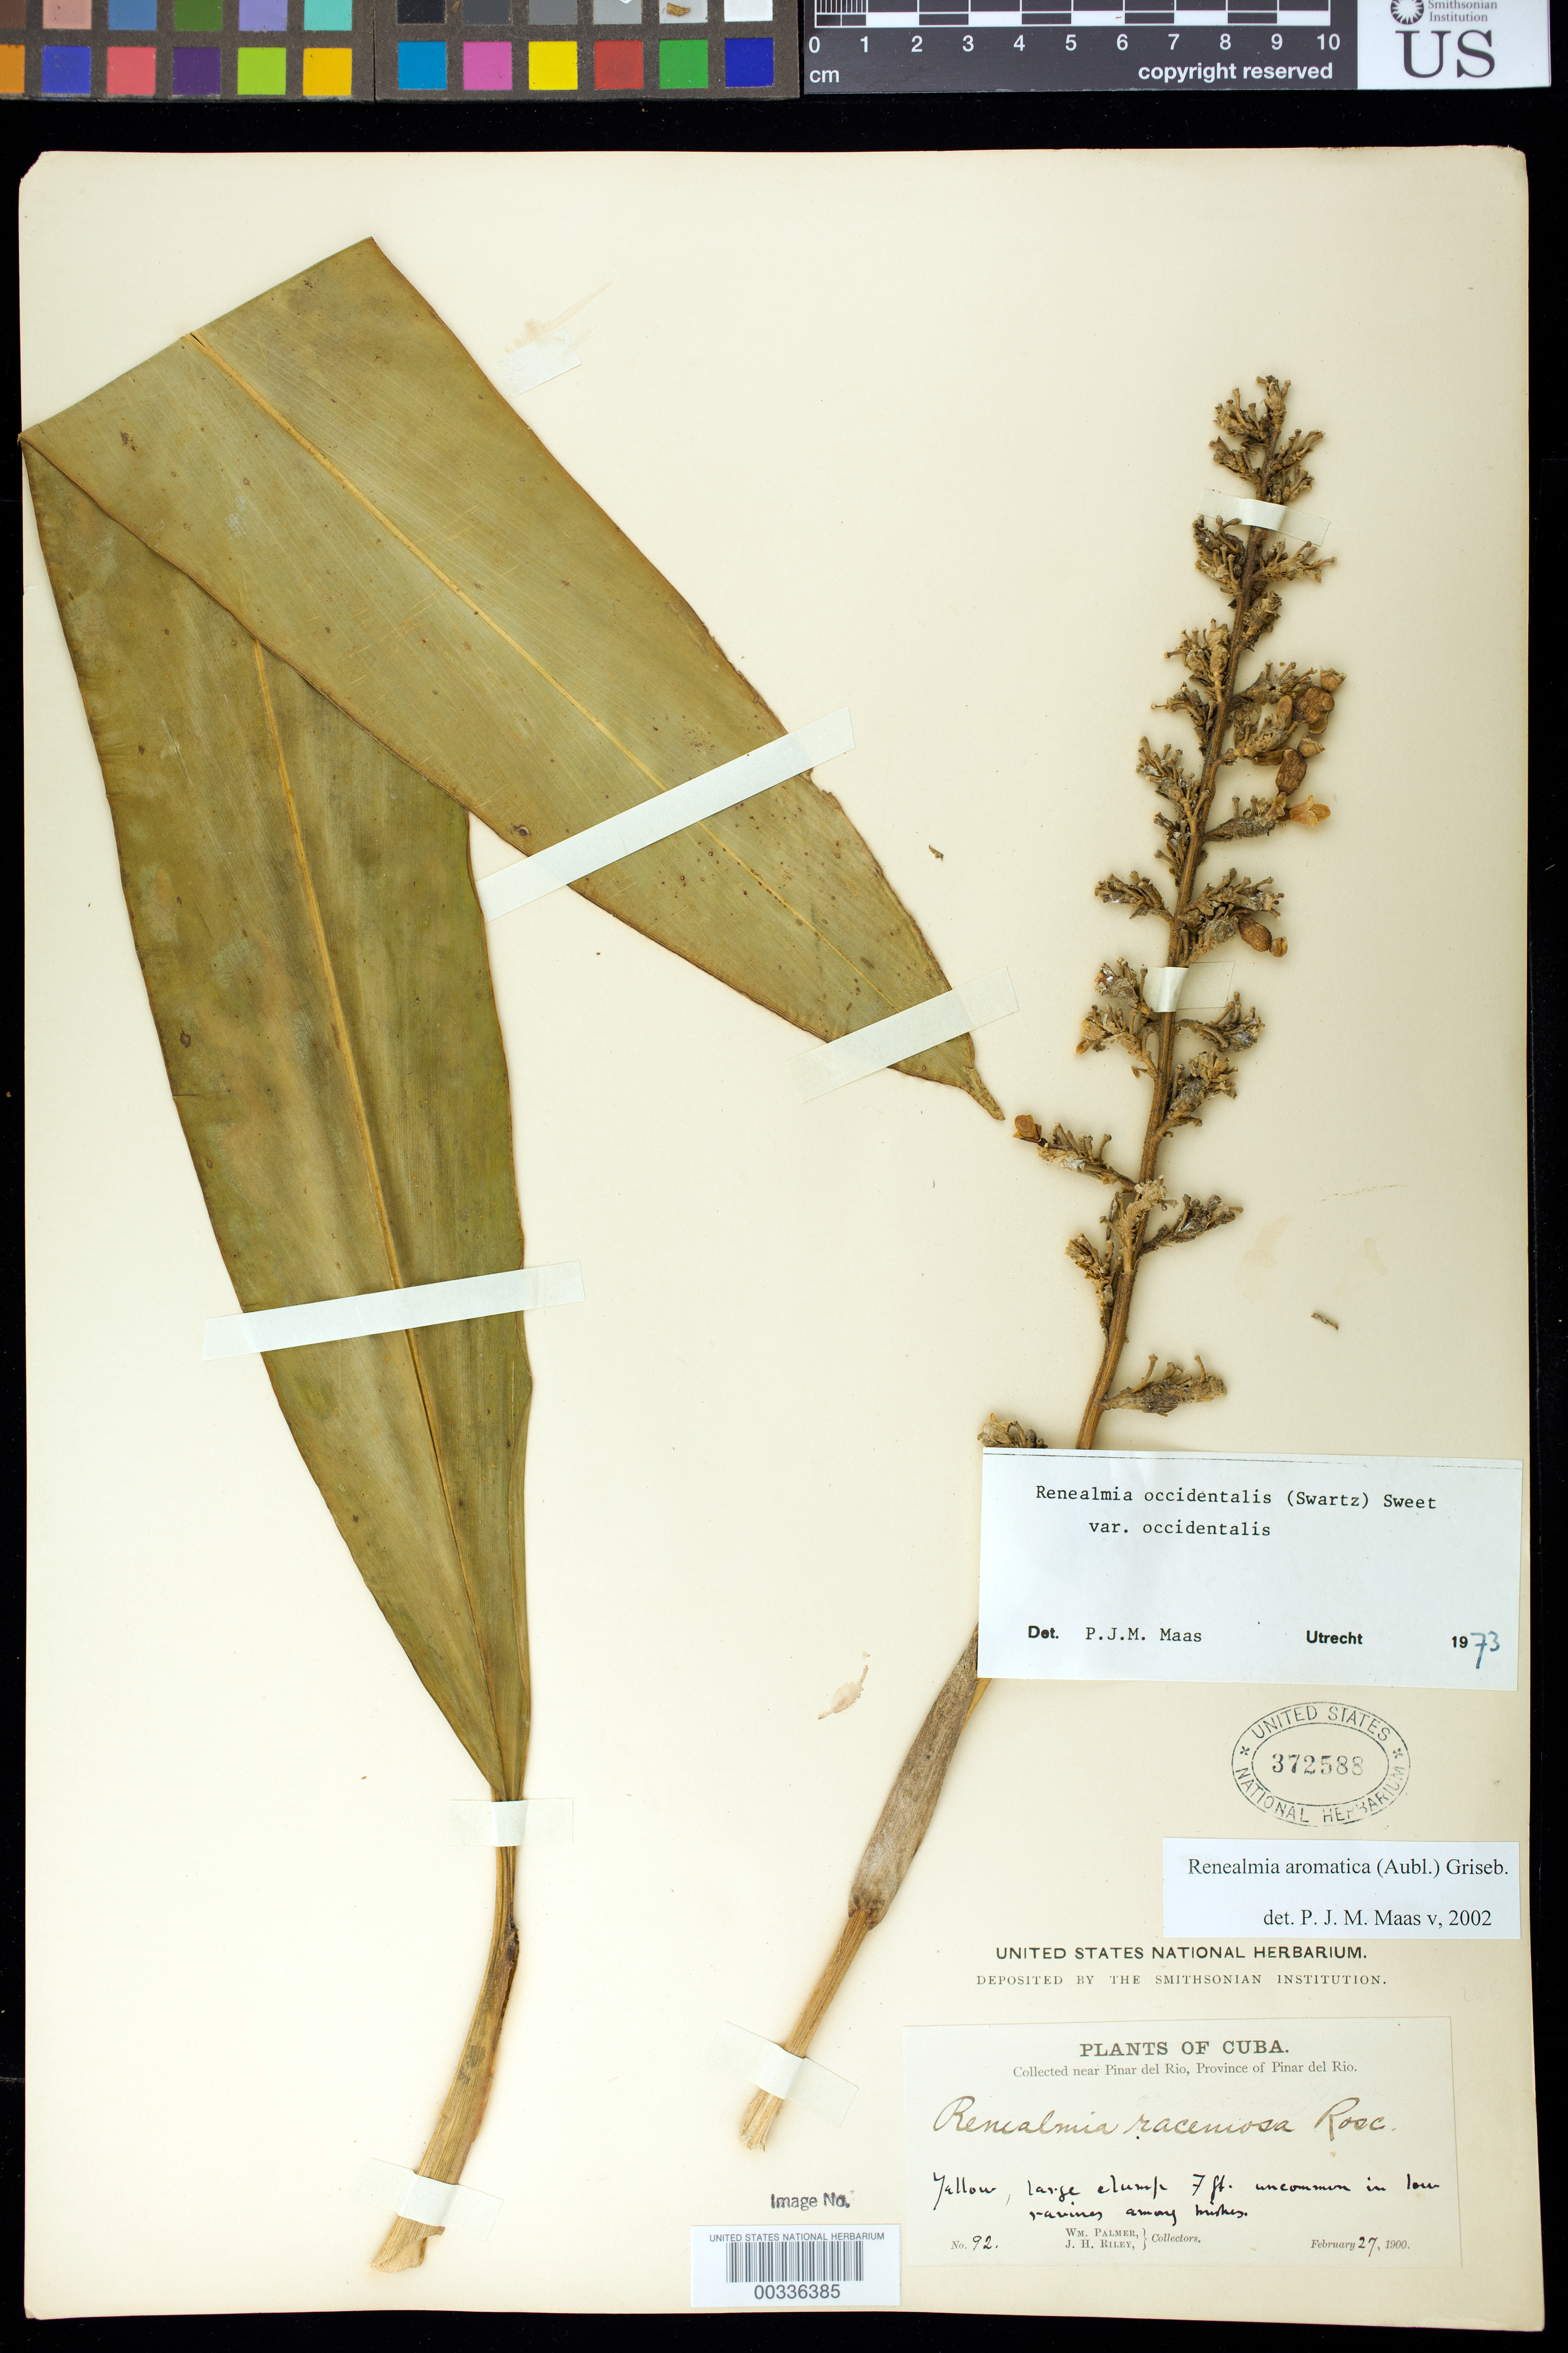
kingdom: Plantae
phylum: Tracheophyta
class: Liliopsida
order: Zingiberales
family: Zingiberaceae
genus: Renealmia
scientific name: Renealmia aromatica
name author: (Aubl.) Griseb.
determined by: Maas, Paul J. M.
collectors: W. Palmer & J. H. Riley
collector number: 92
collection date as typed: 27 Feb 1900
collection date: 1900-02-27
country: Cuba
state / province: Pinar del Río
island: Greater Antilles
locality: Pinar del rio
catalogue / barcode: US 372588